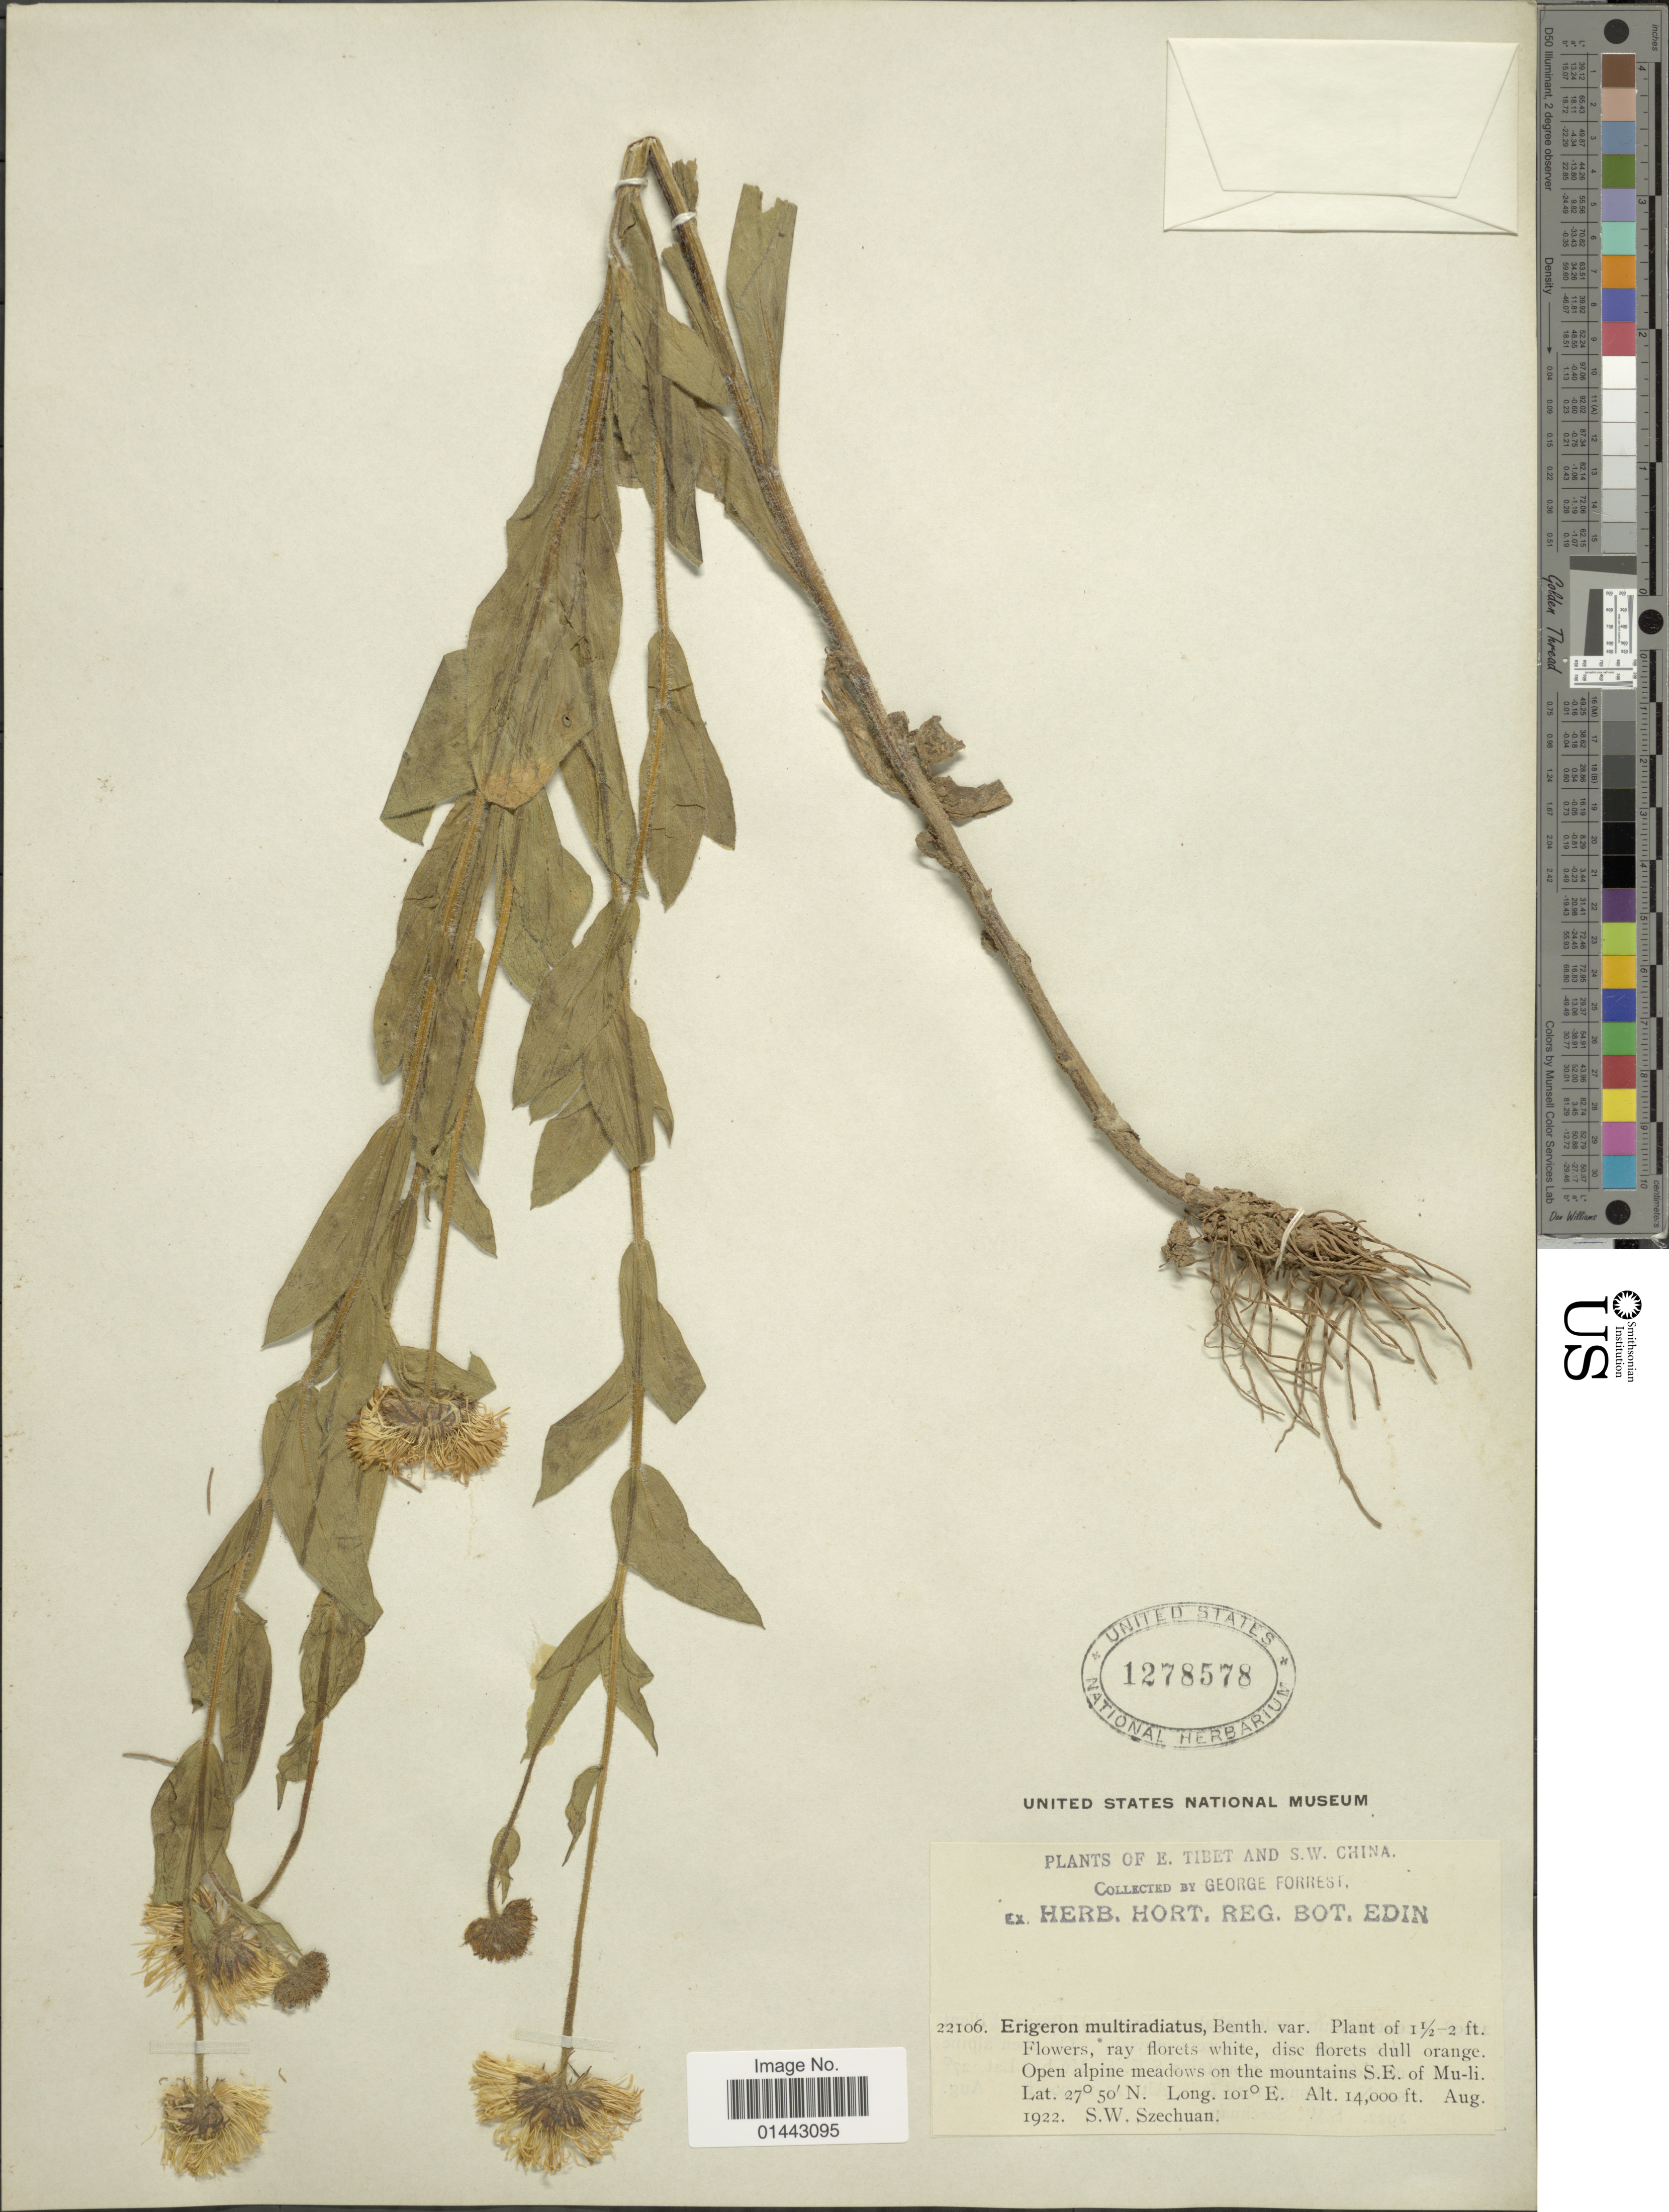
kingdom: Plantae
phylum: Tracheophyta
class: Magnoliopsida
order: Asterales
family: Asteraceae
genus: Erigeron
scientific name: Erigeron multiradiatus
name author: (Lindl. ex DC.) Benth. ex C.B. Clarke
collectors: G. Forrest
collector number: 22106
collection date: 1922-08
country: China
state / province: Sichuan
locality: S.W. Szechuan, E.Tibet and S.W. China, open alpine meadow on the mountains S.E. of Mu-li.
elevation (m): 4267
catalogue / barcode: US 1278578